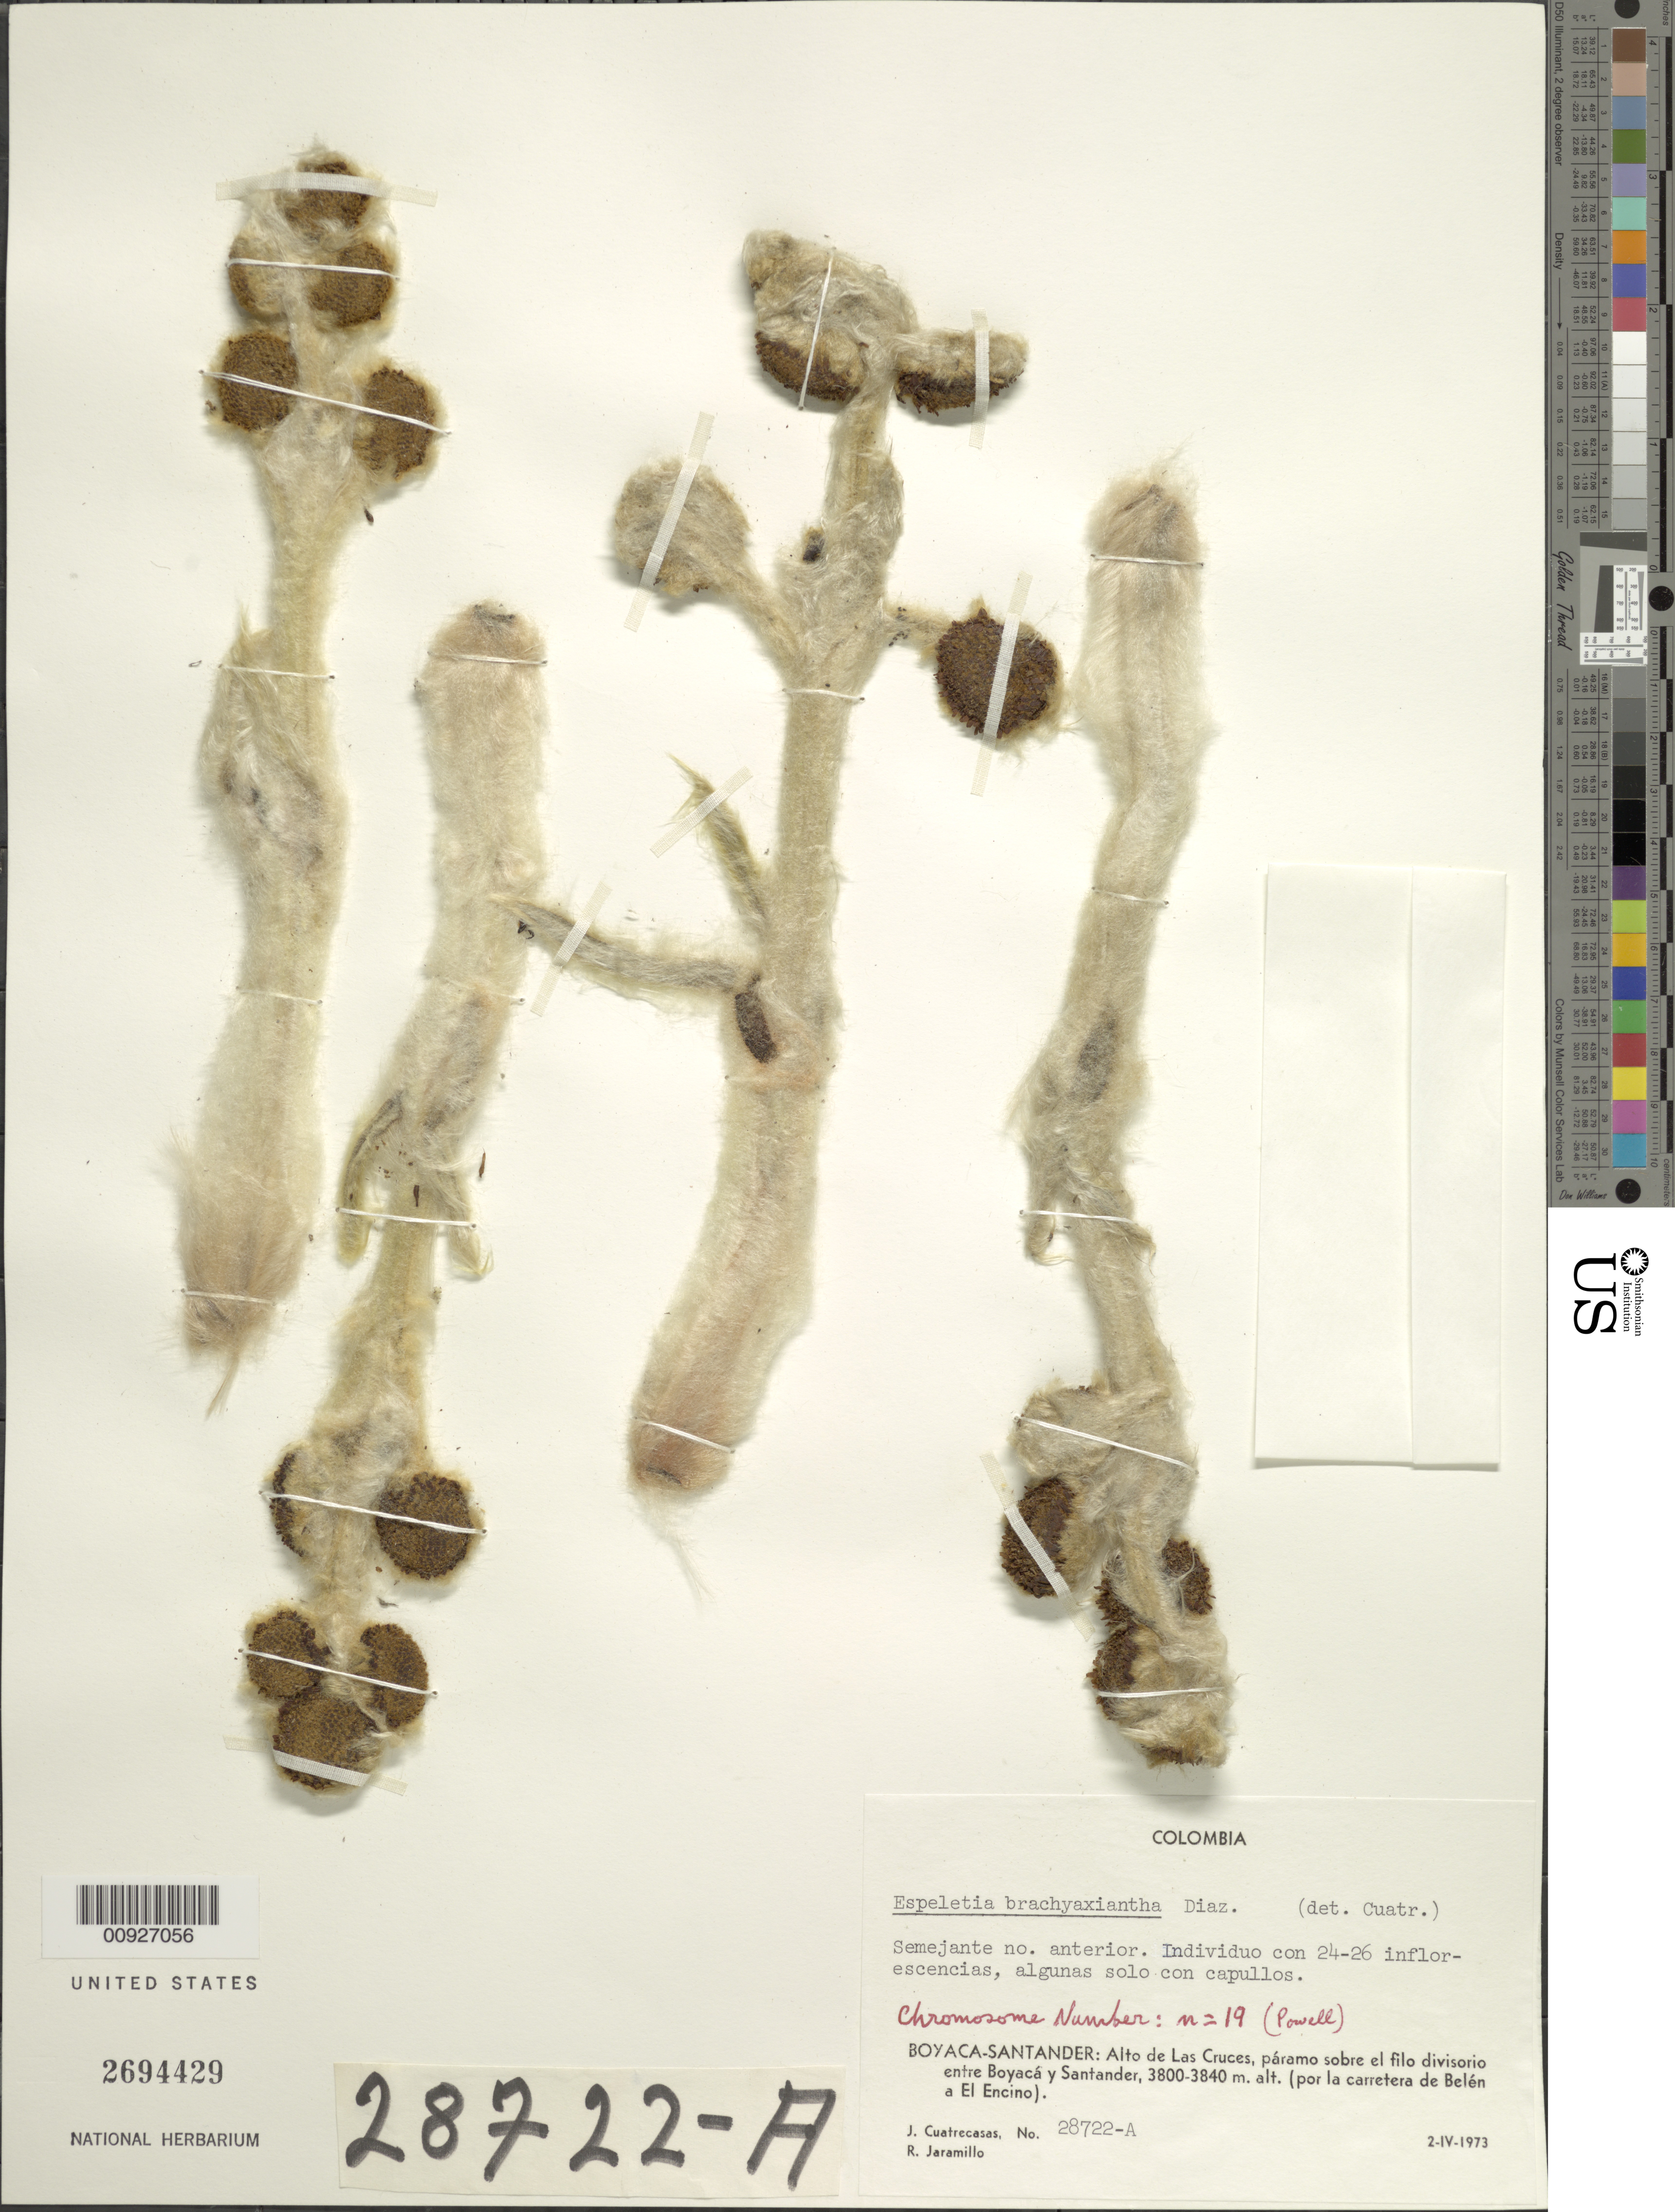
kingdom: Plantae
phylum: Tracheophyta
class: Magnoliopsida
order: Asterales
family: Asteraceae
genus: Espeletia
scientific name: Espeletia brachyaxiantha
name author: S. Díaz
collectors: J. Cuatrecasas & R. Jaramillo M.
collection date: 1973-04-02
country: Colombia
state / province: Boyacá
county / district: Santander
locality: Alto de Las Cruces, páramo sobre el filo divisorio entre Boyacá y Santander, (por la carretera de Belén a El Encino).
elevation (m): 3800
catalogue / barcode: US 2694429